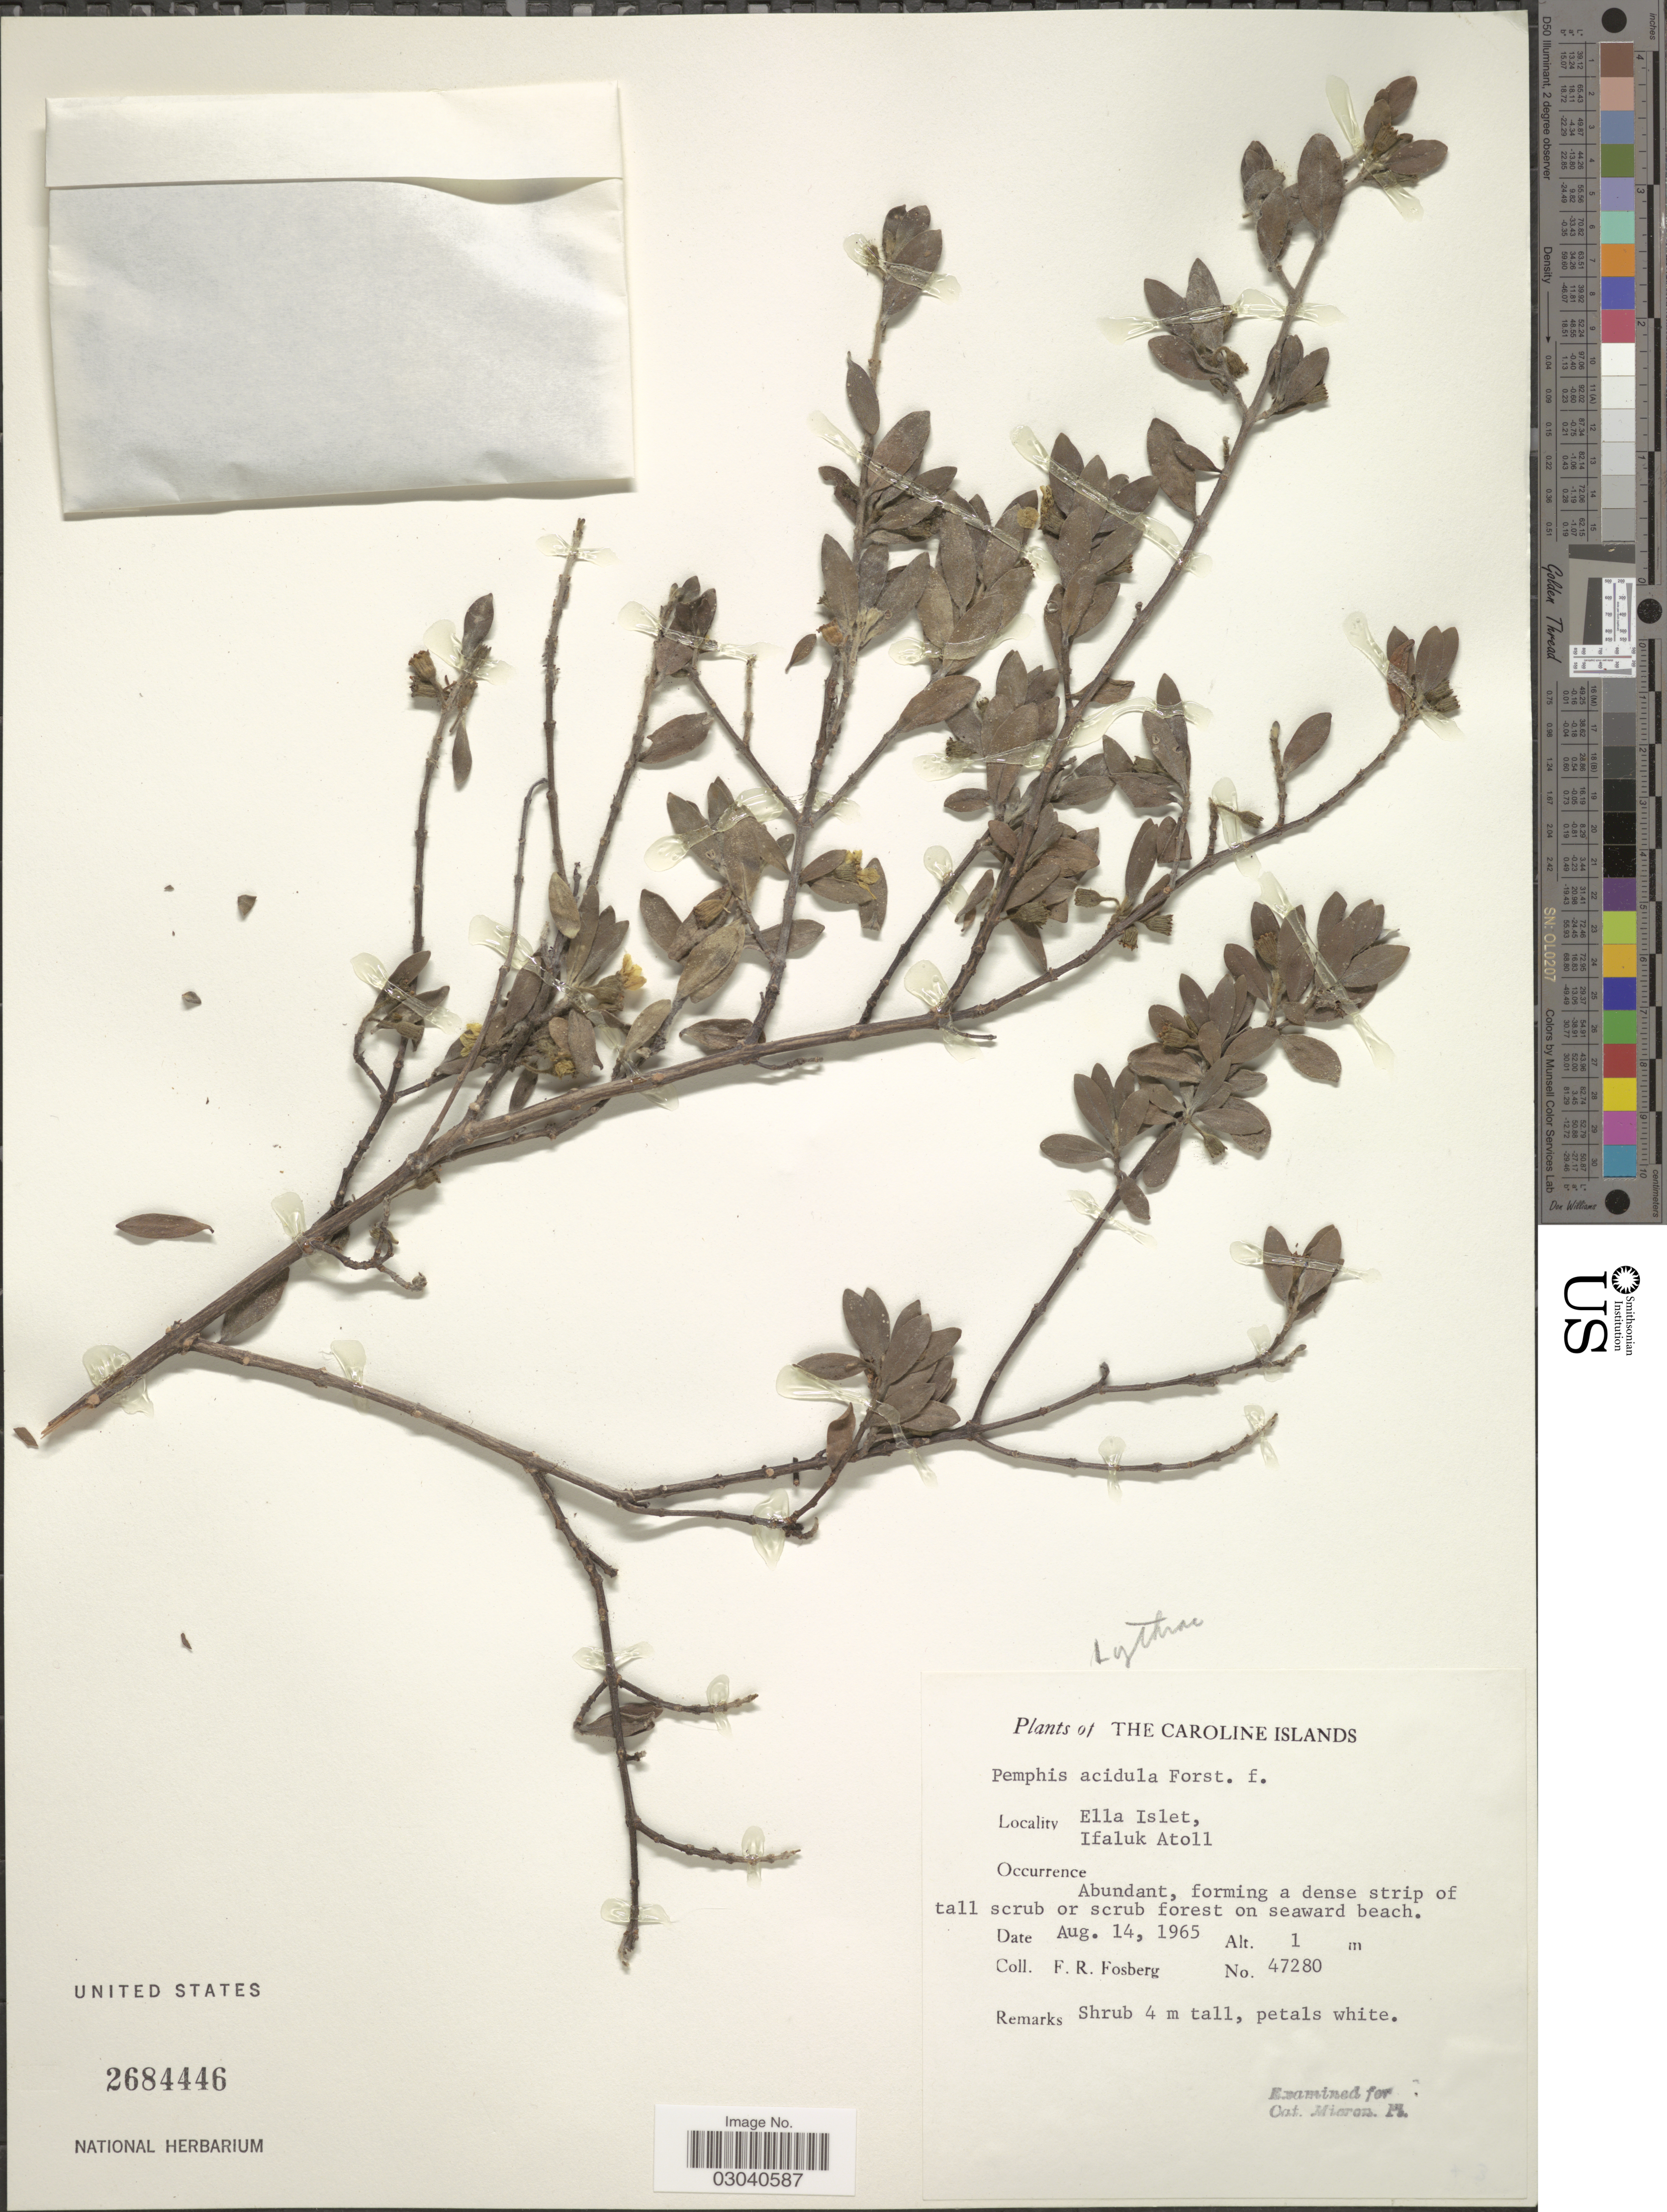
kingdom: Plantae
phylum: Tracheophyta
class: Magnoliopsida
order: Myrtales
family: Lythraceae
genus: Pemphis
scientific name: Pemphis acidula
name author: J.R. Forst. & G. Forst.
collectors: F. R. Fosberg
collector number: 47280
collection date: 1965-08-14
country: Micronesia, Federated States of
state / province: Yap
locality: The Caroline Islands. Ella Islet, Ifaluk Atoll.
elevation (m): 1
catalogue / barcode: US 2684446